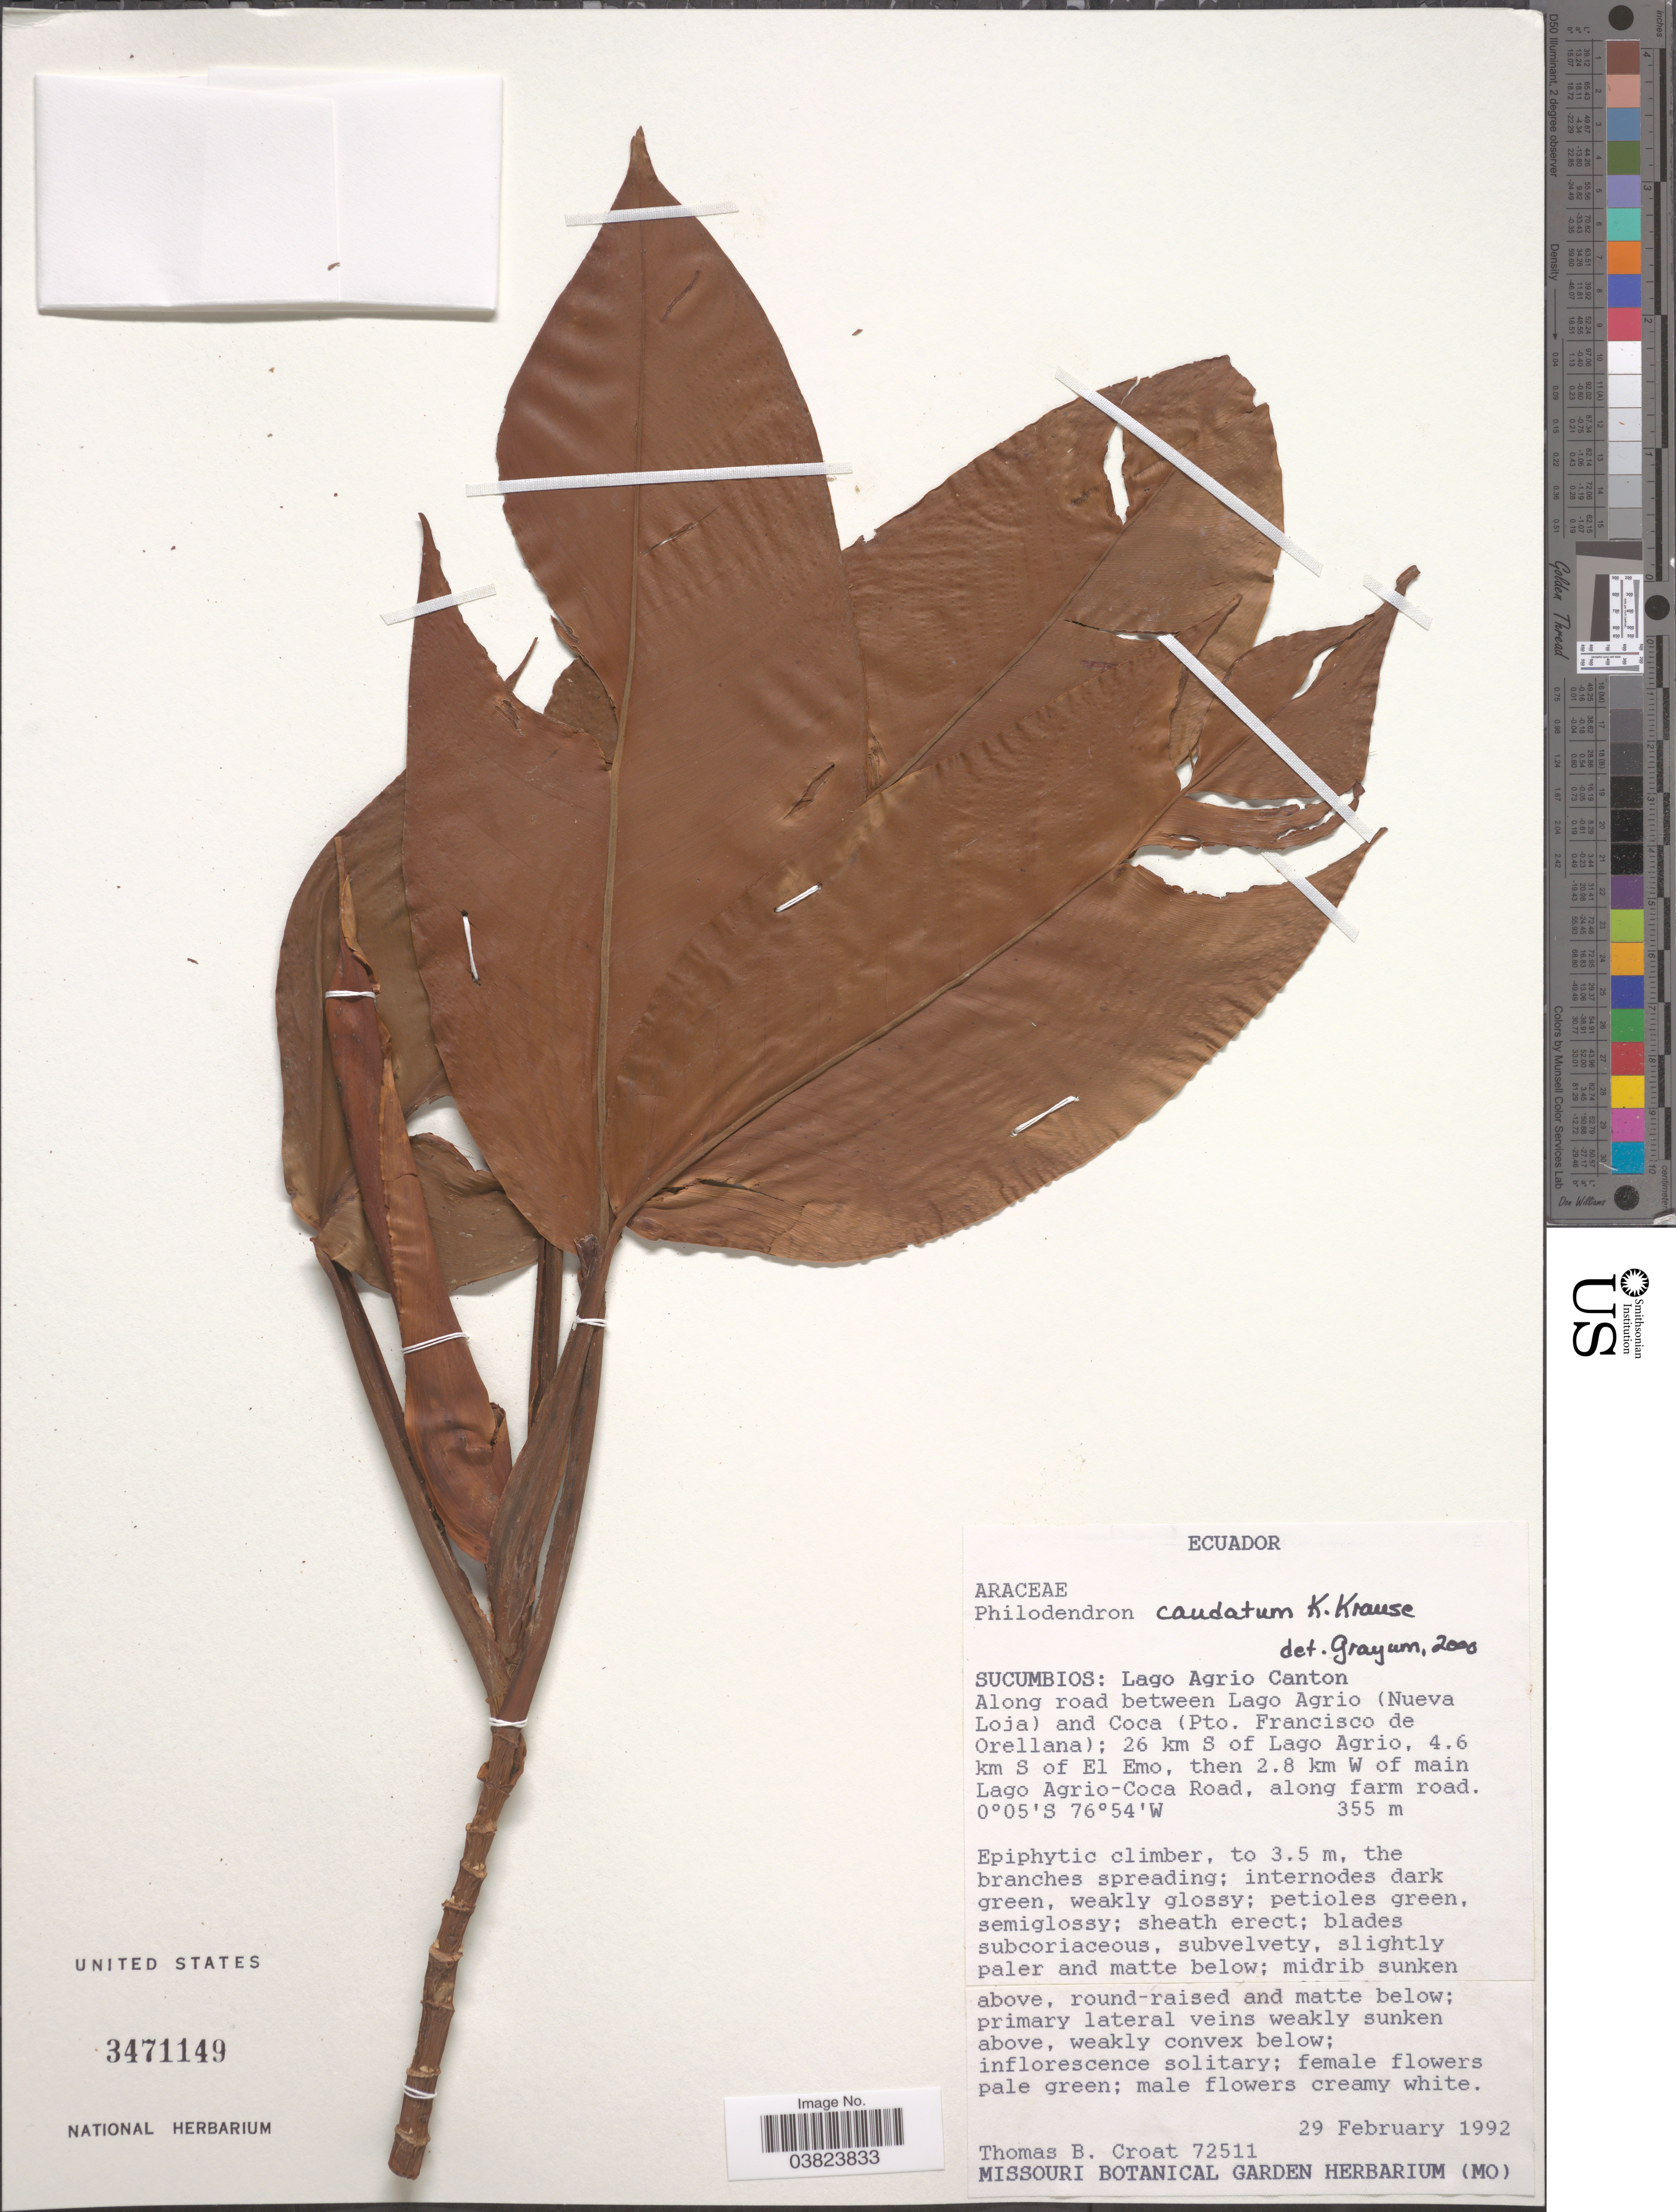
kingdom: Plantae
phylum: Tracheophyta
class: Liliopsida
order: Alismatales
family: Araceae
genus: Philodendron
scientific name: Philodendron caudatum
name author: K. Krause in Engl.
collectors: T. B. Croat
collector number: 72511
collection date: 1992-02-29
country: Ecuador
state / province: Sucumbíos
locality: Lago Agrio Canton. Along road between Lago Agrio (Nueva Loja) and Coca (Pto. Francisco de Orellana); 26 km S of Lago Agrio, 4.6 km S of El Emo, then 2.8 km W of main Lago Agrio-Coca Road, along farm road.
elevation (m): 355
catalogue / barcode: US 3471149